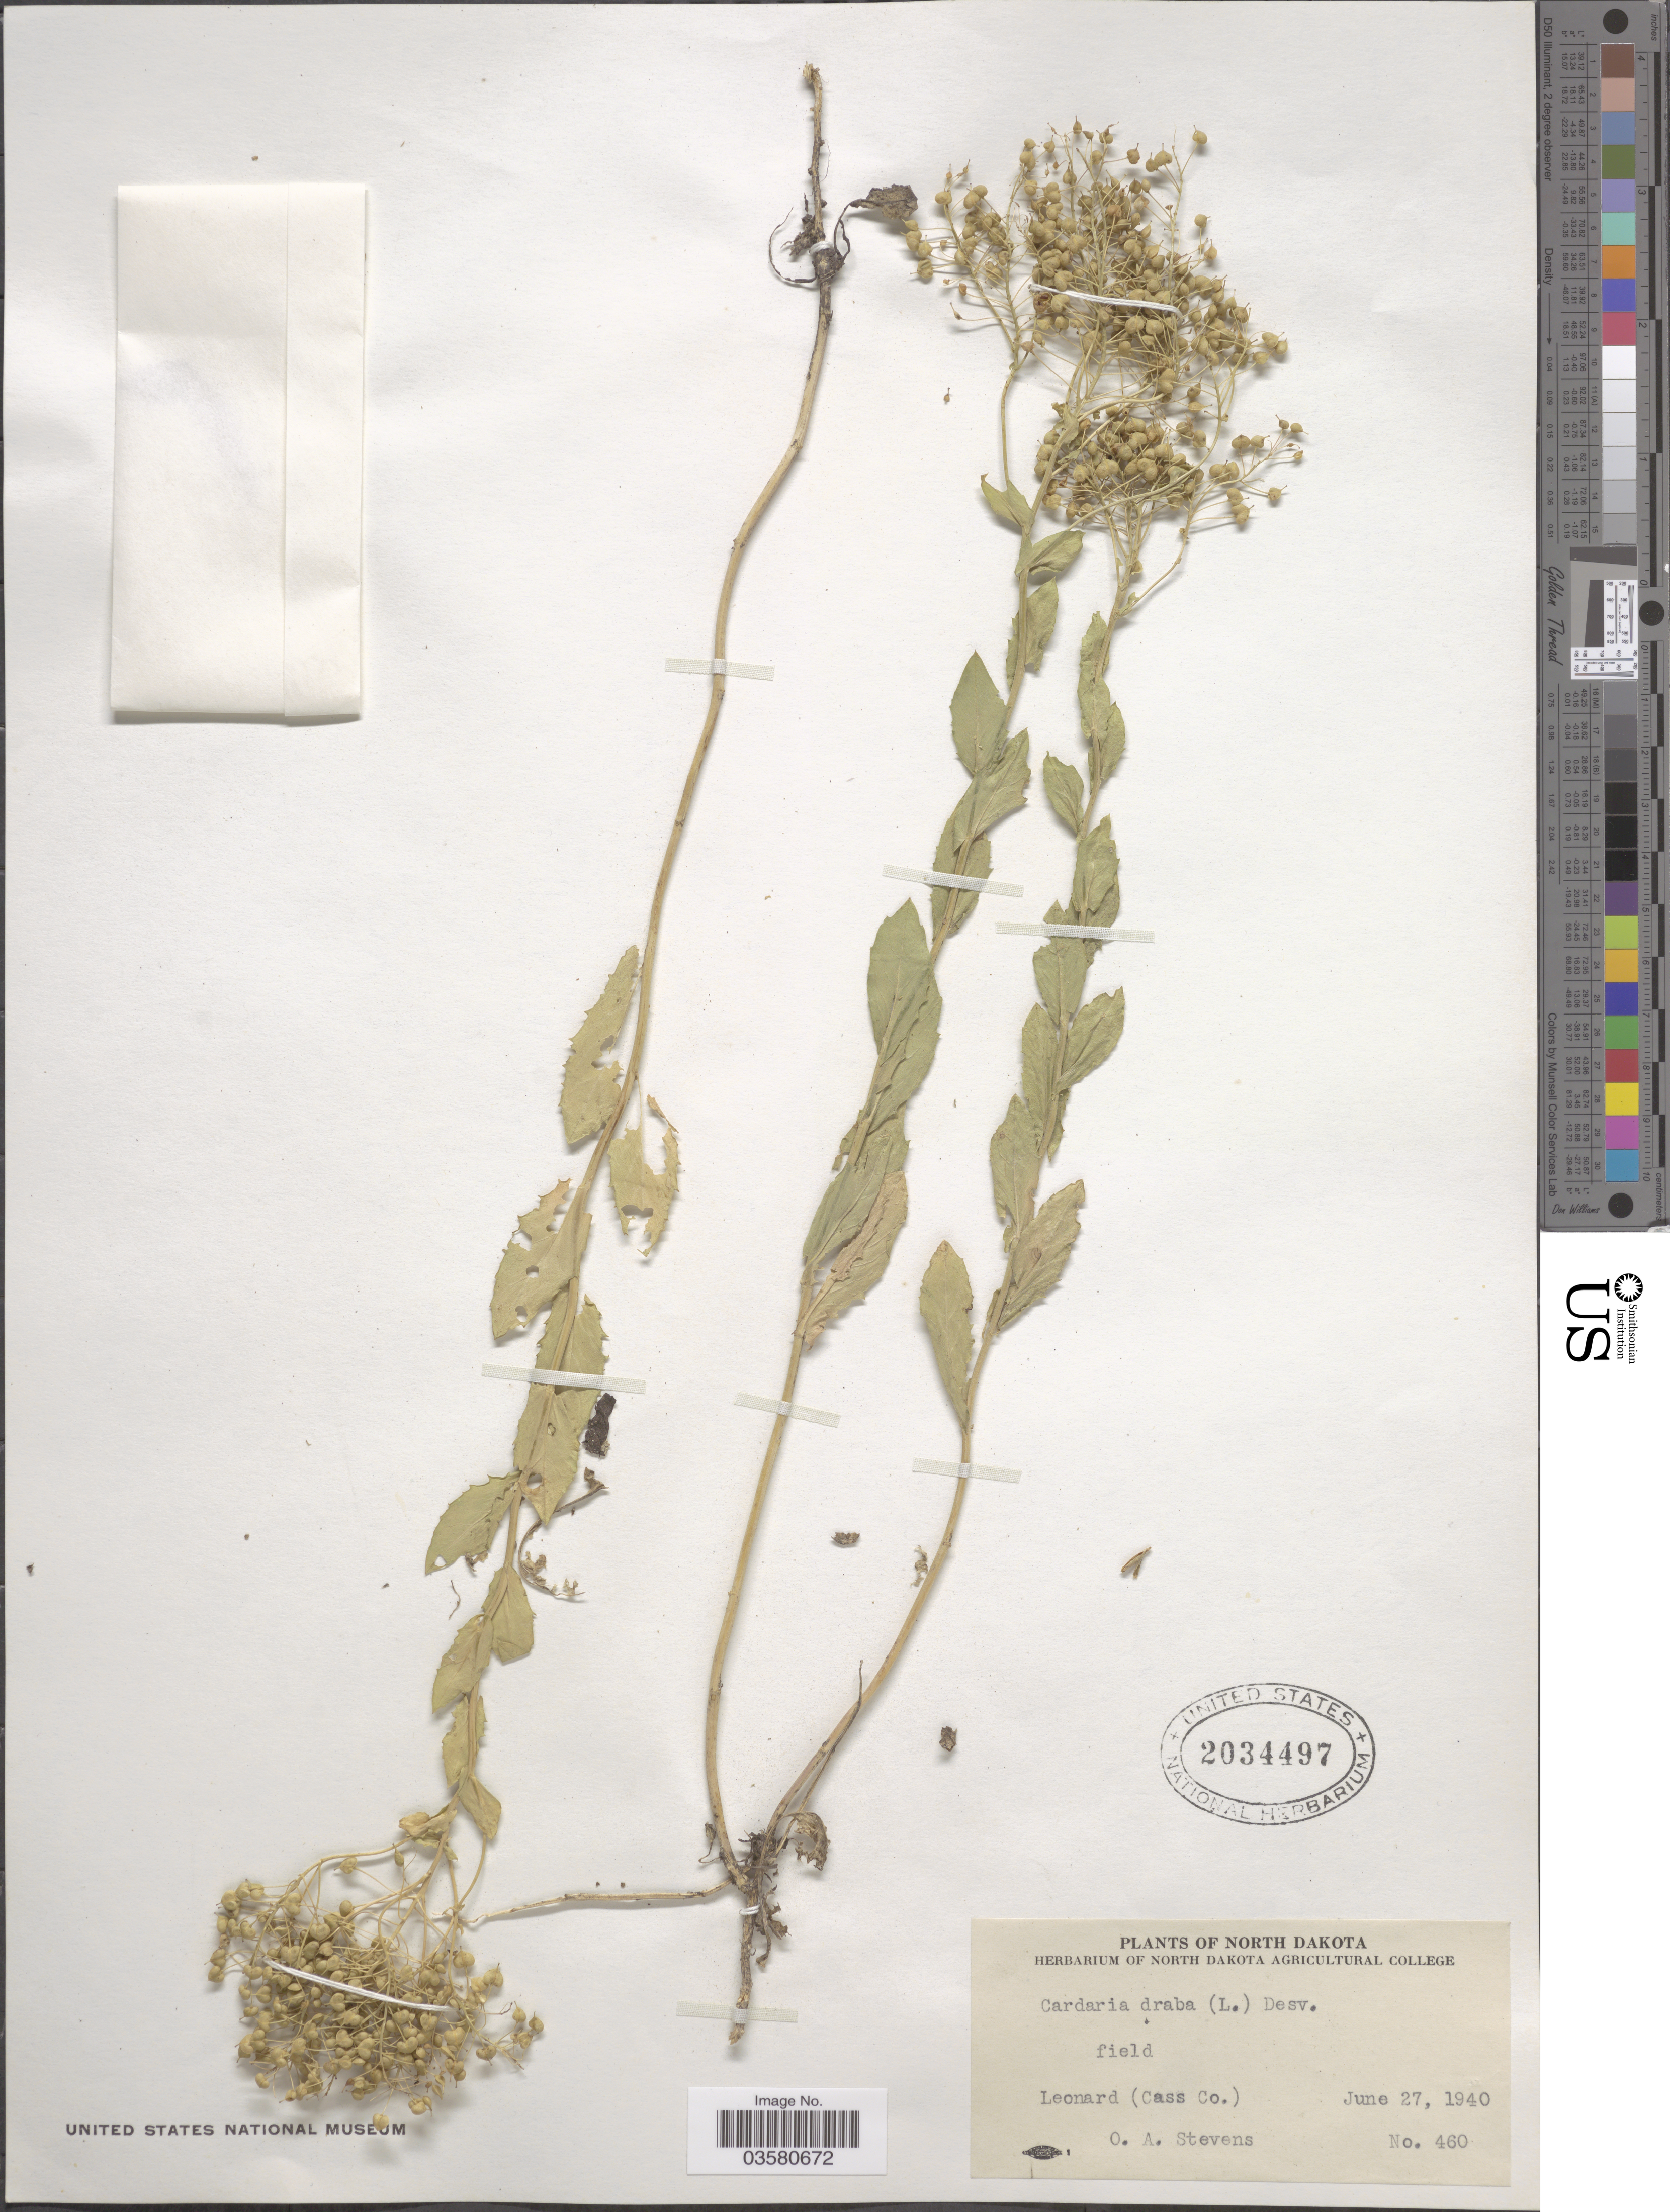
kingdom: Plantae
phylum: Tracheophyta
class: Magnoliopsida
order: Brassicales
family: Brassicaceae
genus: Lepidium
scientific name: Lepidium draba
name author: L.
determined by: Strong, M. T., (US), Smithsonian Institution - National Museum of Natural History (UNITED STATES)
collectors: O. A. Stevens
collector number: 460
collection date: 1940-06-27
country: United States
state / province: North Dakota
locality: Leonard (Cass Co.).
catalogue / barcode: US 2034497